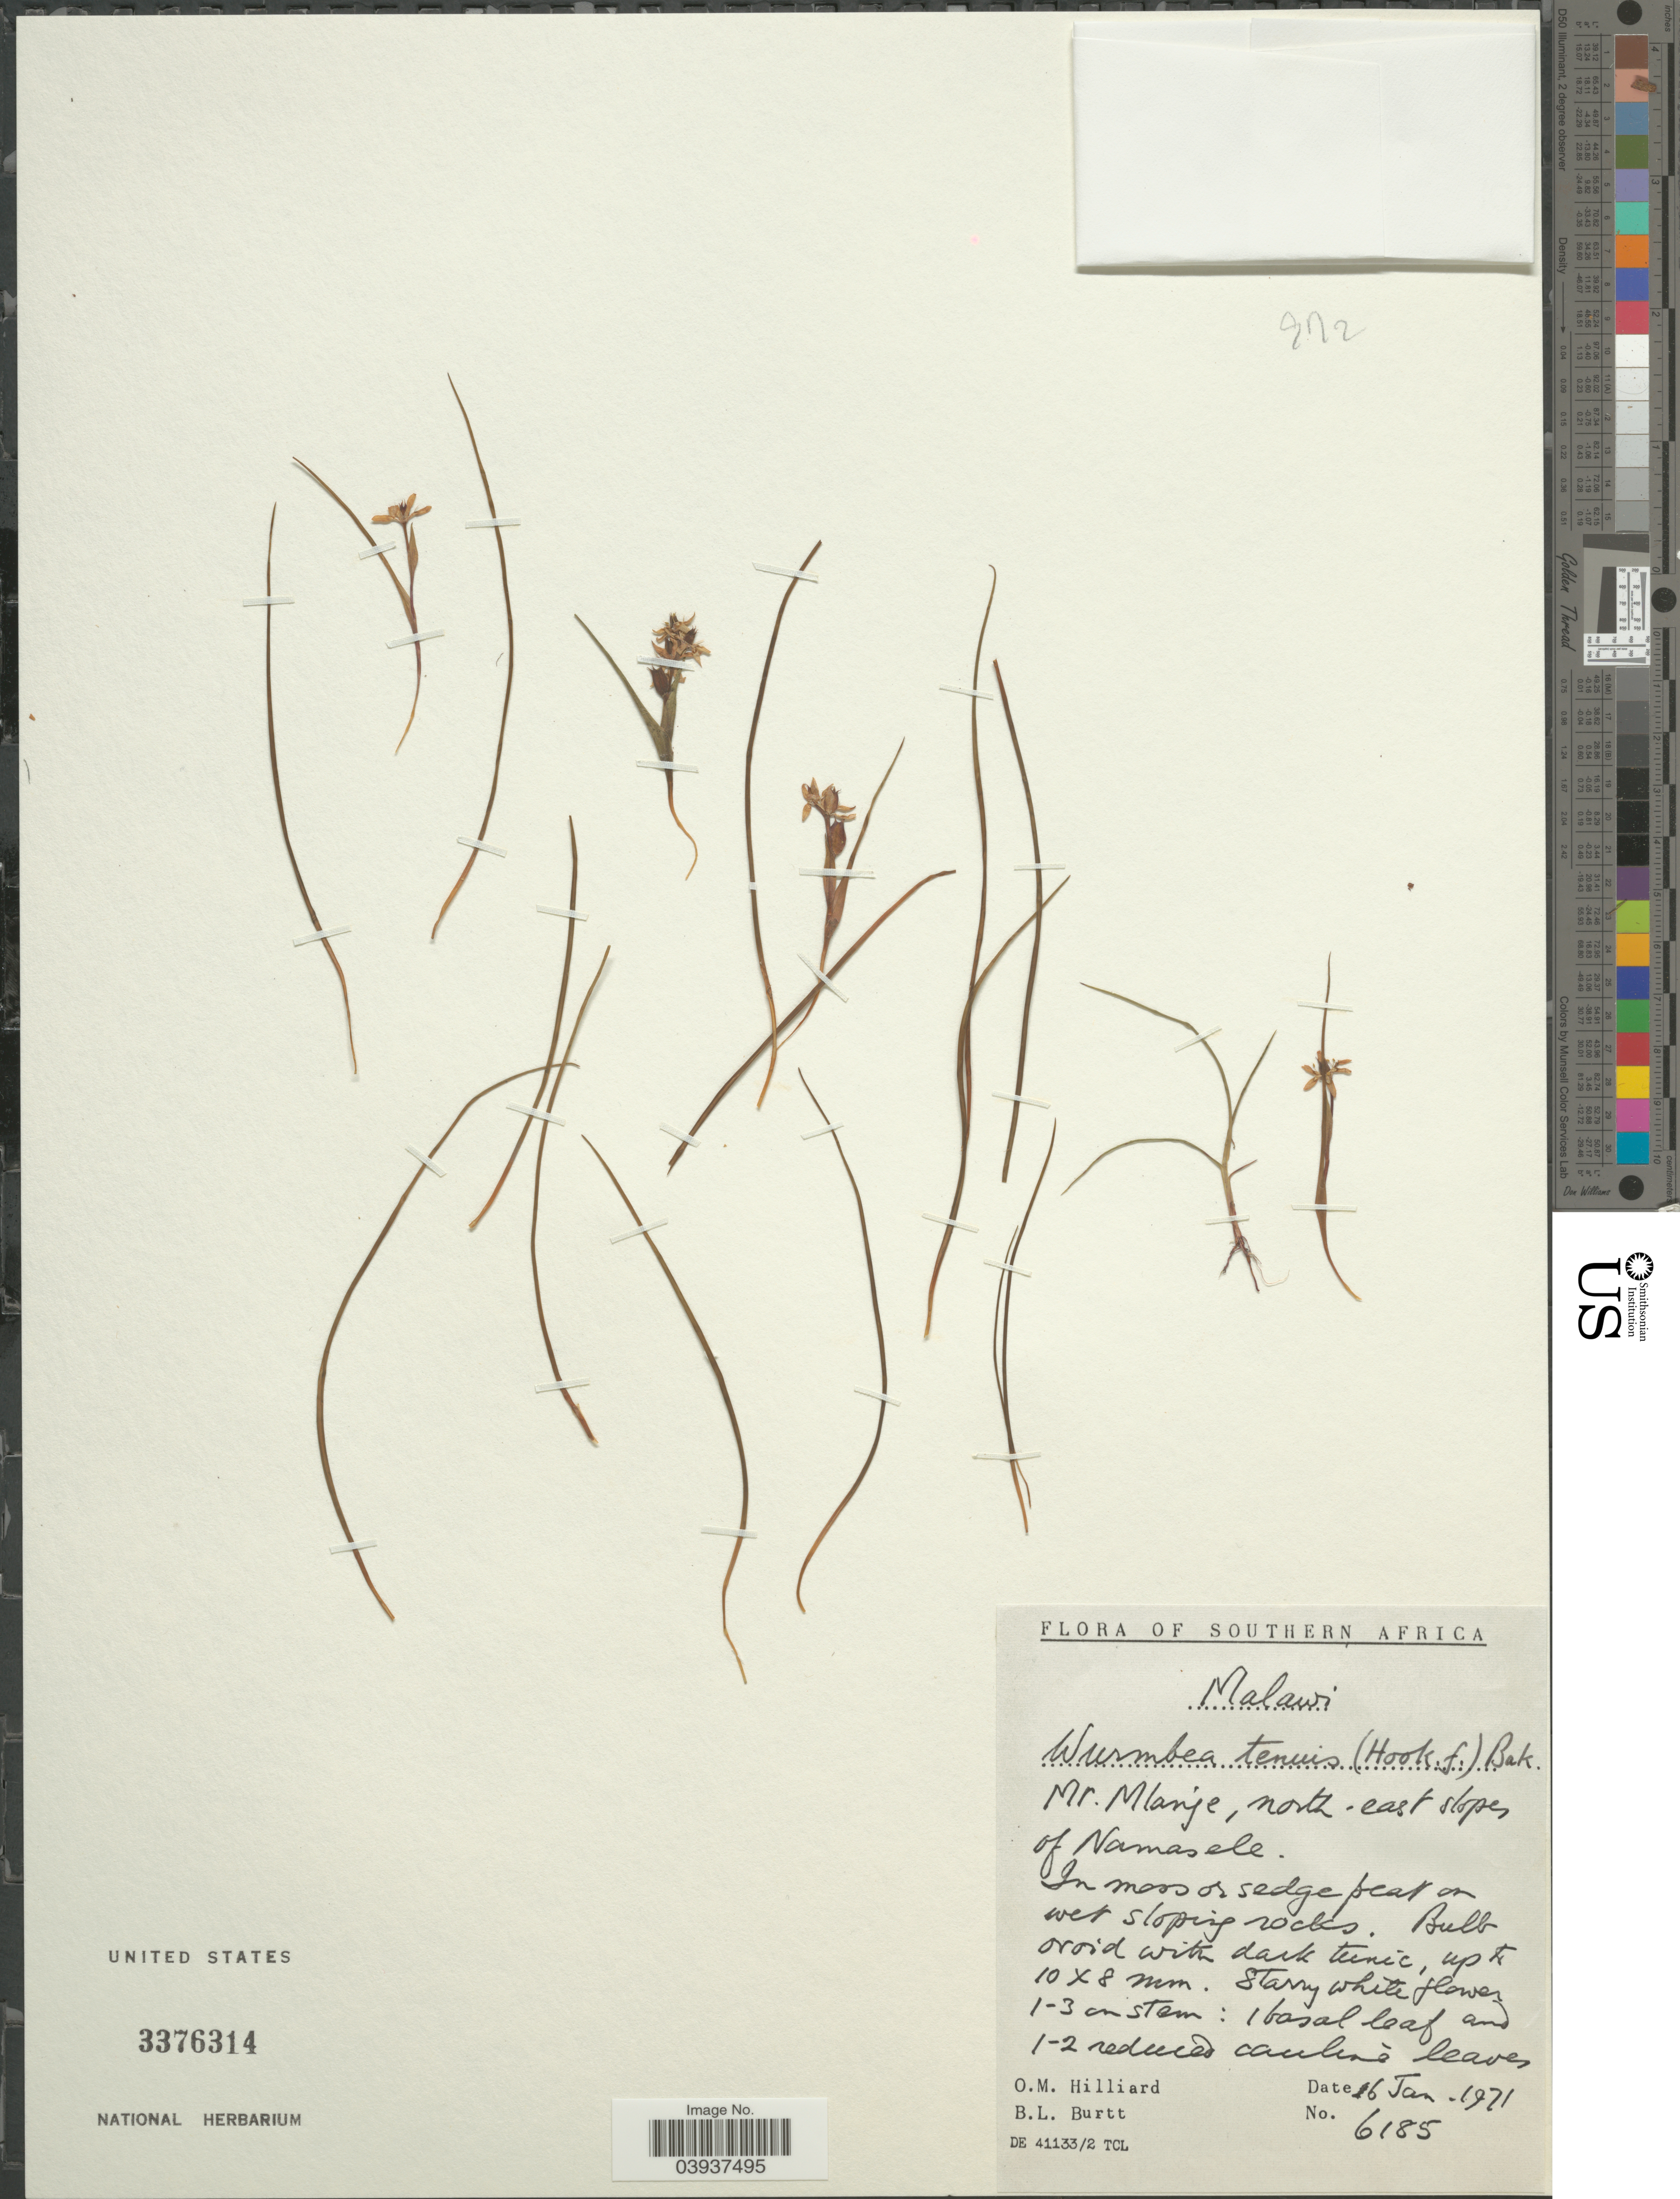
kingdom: Plantae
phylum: Tracheophyta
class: Liliopsida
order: Liliales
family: Colchicaceae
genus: Wurmbea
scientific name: Wurmbea tenuis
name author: (Hook. f.) Baker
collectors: O. M. Hilliard & B. L. Burtt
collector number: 6185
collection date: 1971-01-16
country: Malawi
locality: Southern Africa. Mr. Mlanje, north-east slopes of Namasele. In moss or sedge peak on wet sloping rocks.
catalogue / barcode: US 3376314